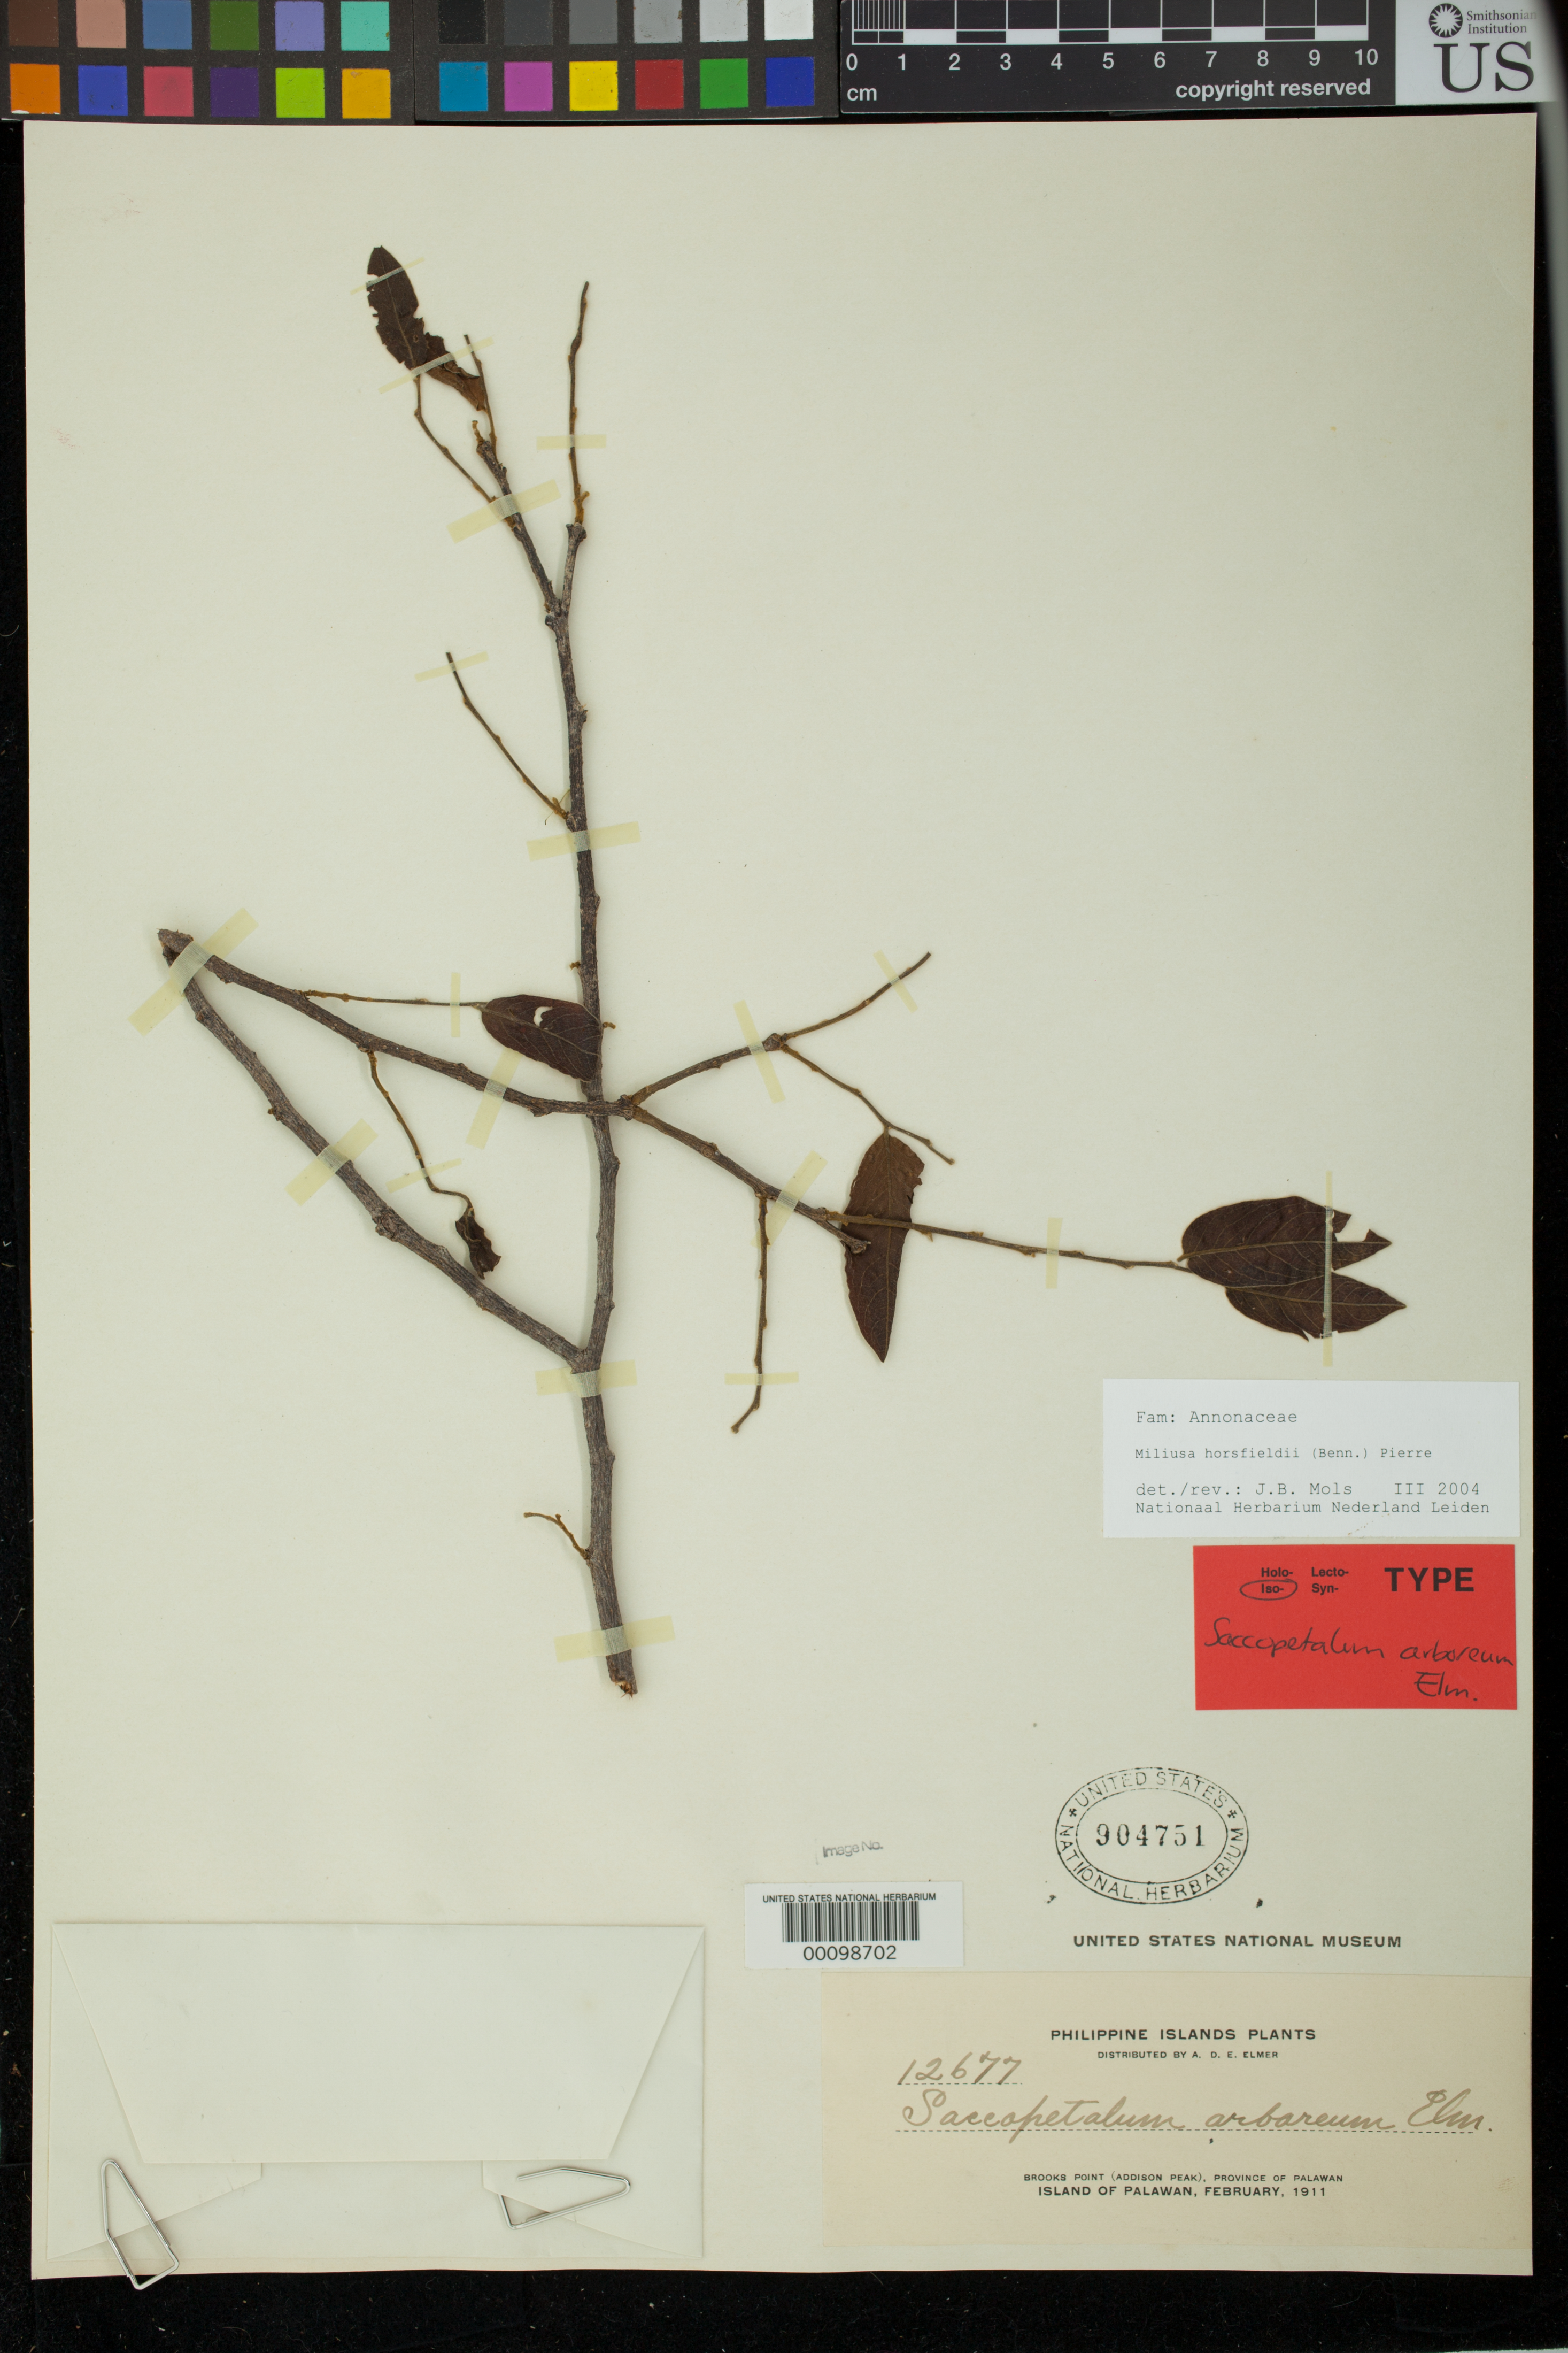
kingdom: Plantae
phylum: Tracheophyta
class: Magnoliopsida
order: Magnoliales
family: Annonaceae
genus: Saccopetalum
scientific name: Saccopetalum arboreum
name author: Elmer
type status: Isotype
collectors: A. D. E. Elmer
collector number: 12677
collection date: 1911-02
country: Philippines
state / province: Mimaropa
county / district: Palawan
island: Palawan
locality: Brooks Point (Addison Peak), Province of Palawan, Island of Palawan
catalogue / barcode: US 904751